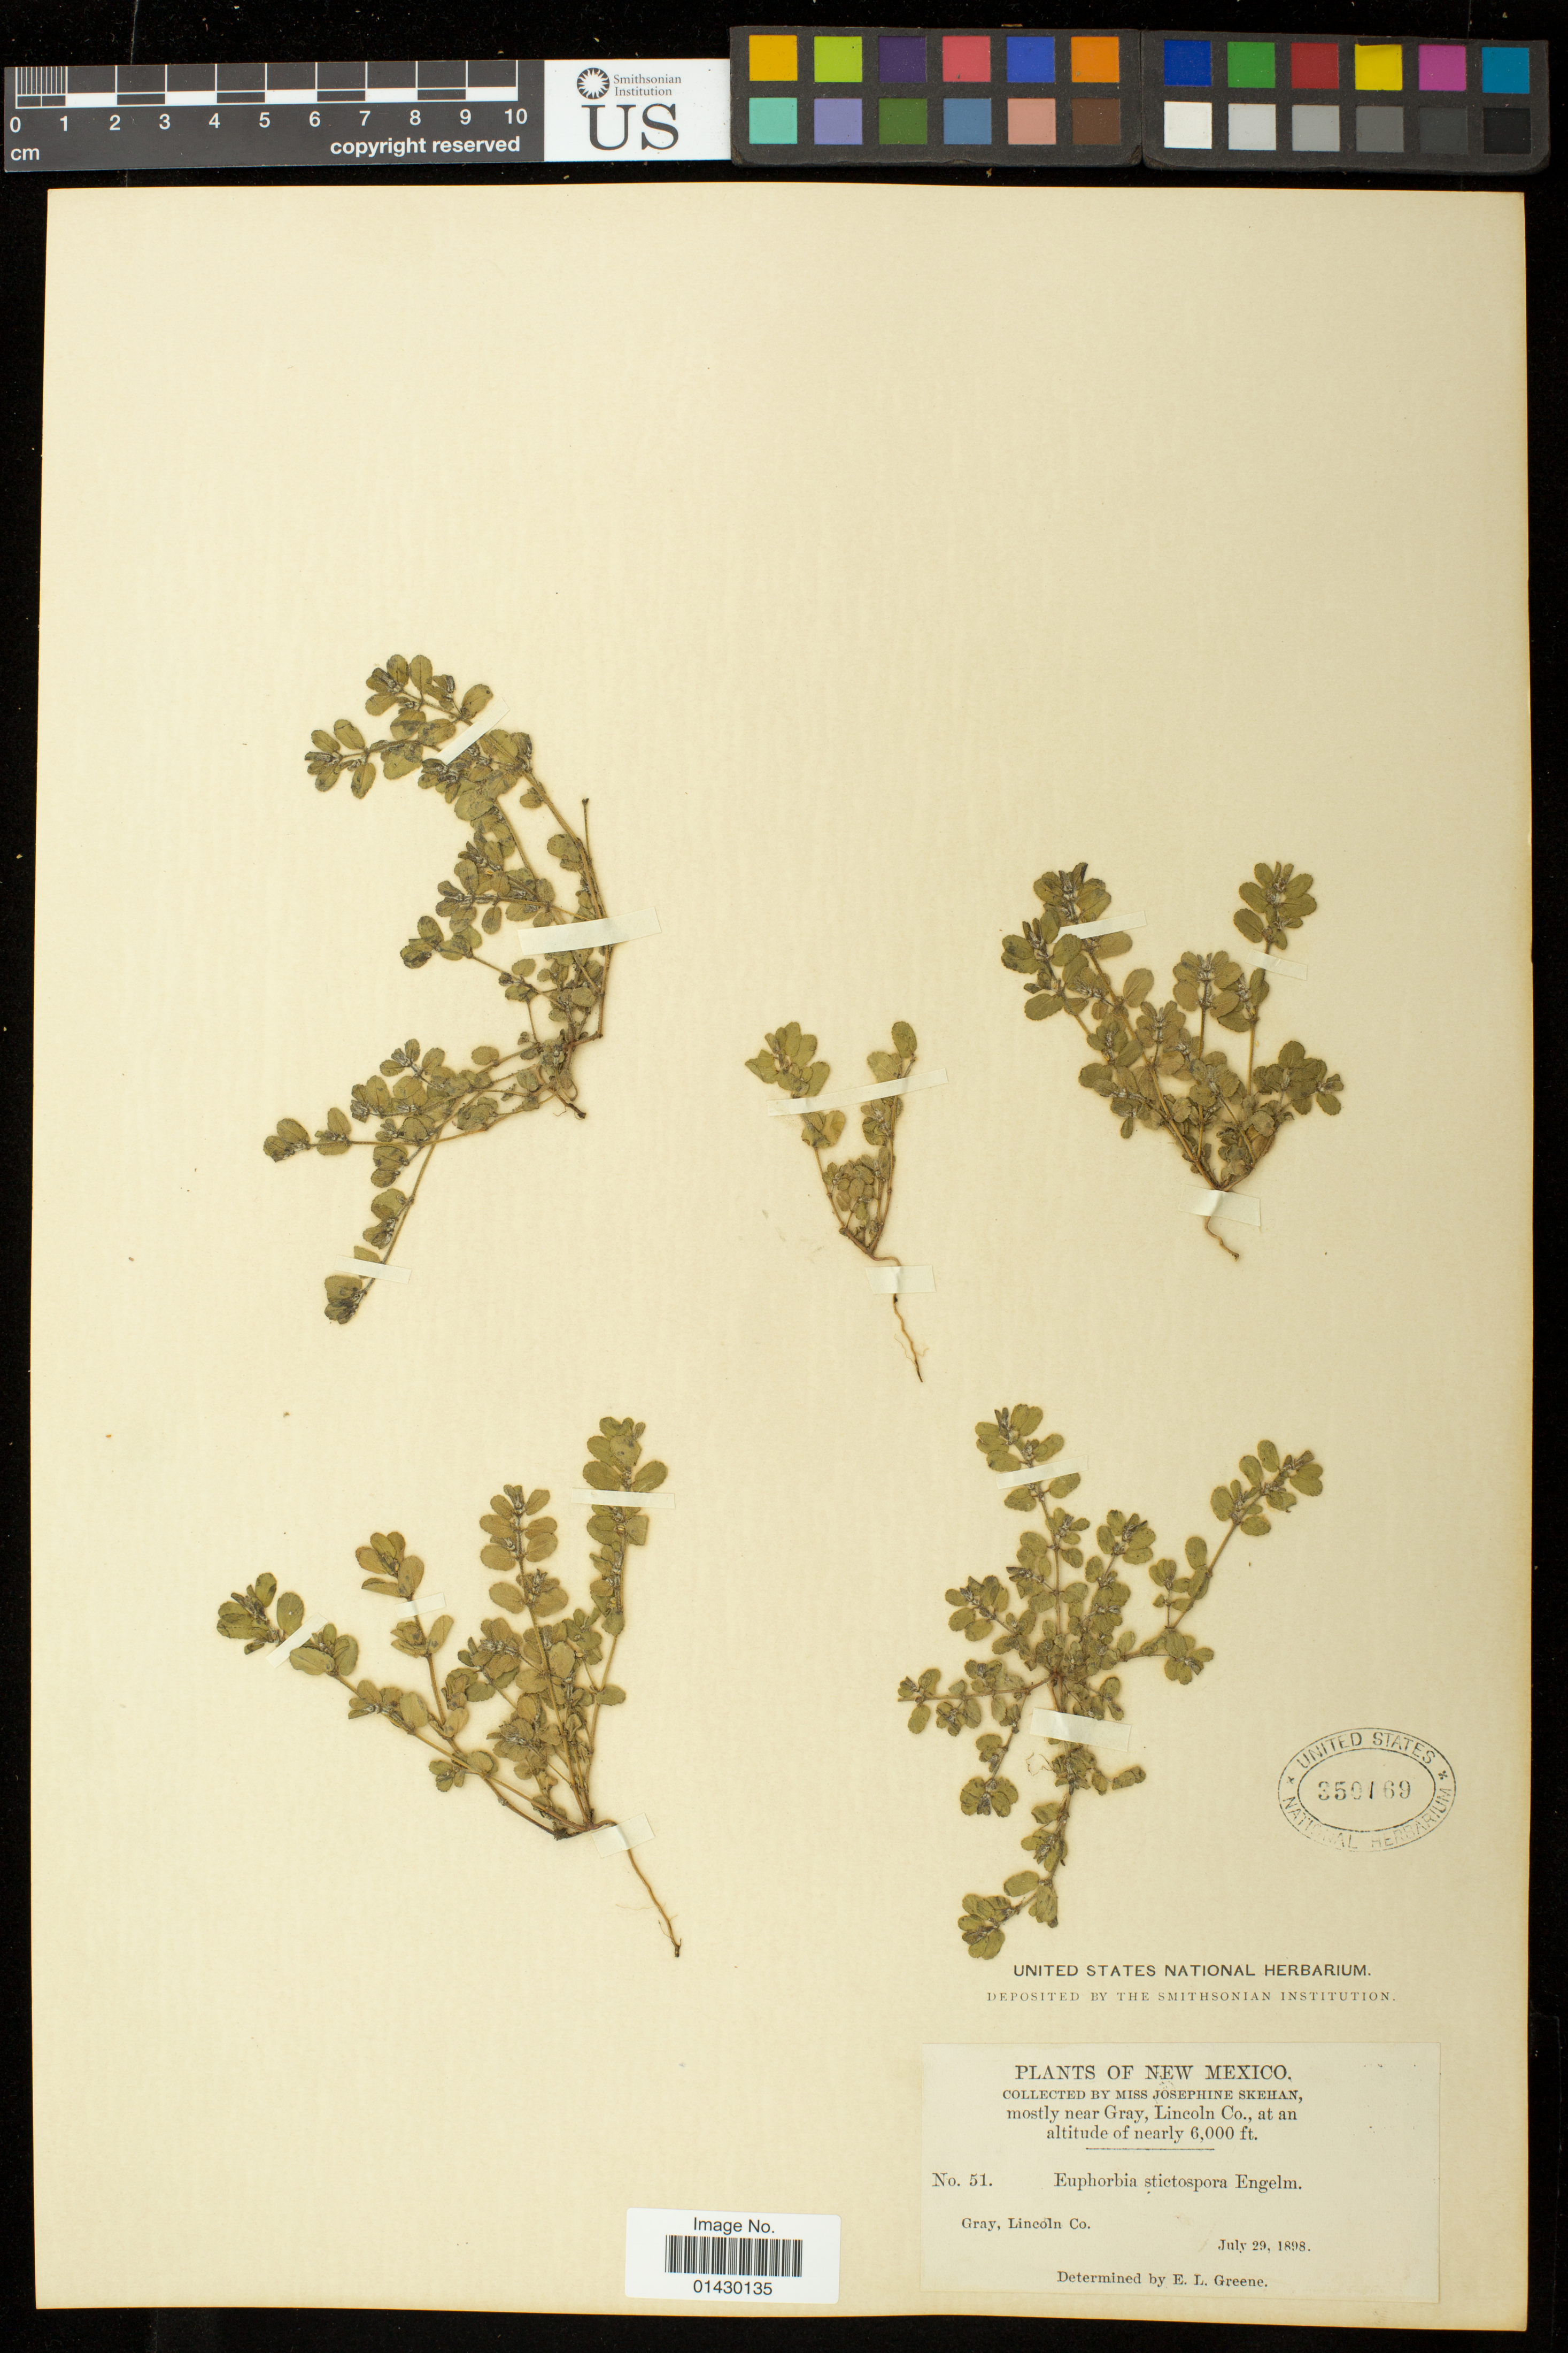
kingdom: Plantae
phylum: Tracheophyta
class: Magnoliopsida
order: Malpighiales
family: Euphorbiaceae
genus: Euphorbia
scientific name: Euphorbia stictospora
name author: Engelm.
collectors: J. Skehan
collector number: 51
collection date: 1898-07-29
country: United States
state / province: New Mexico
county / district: Lincoln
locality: Near Gray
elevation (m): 1829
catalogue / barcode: US 350169